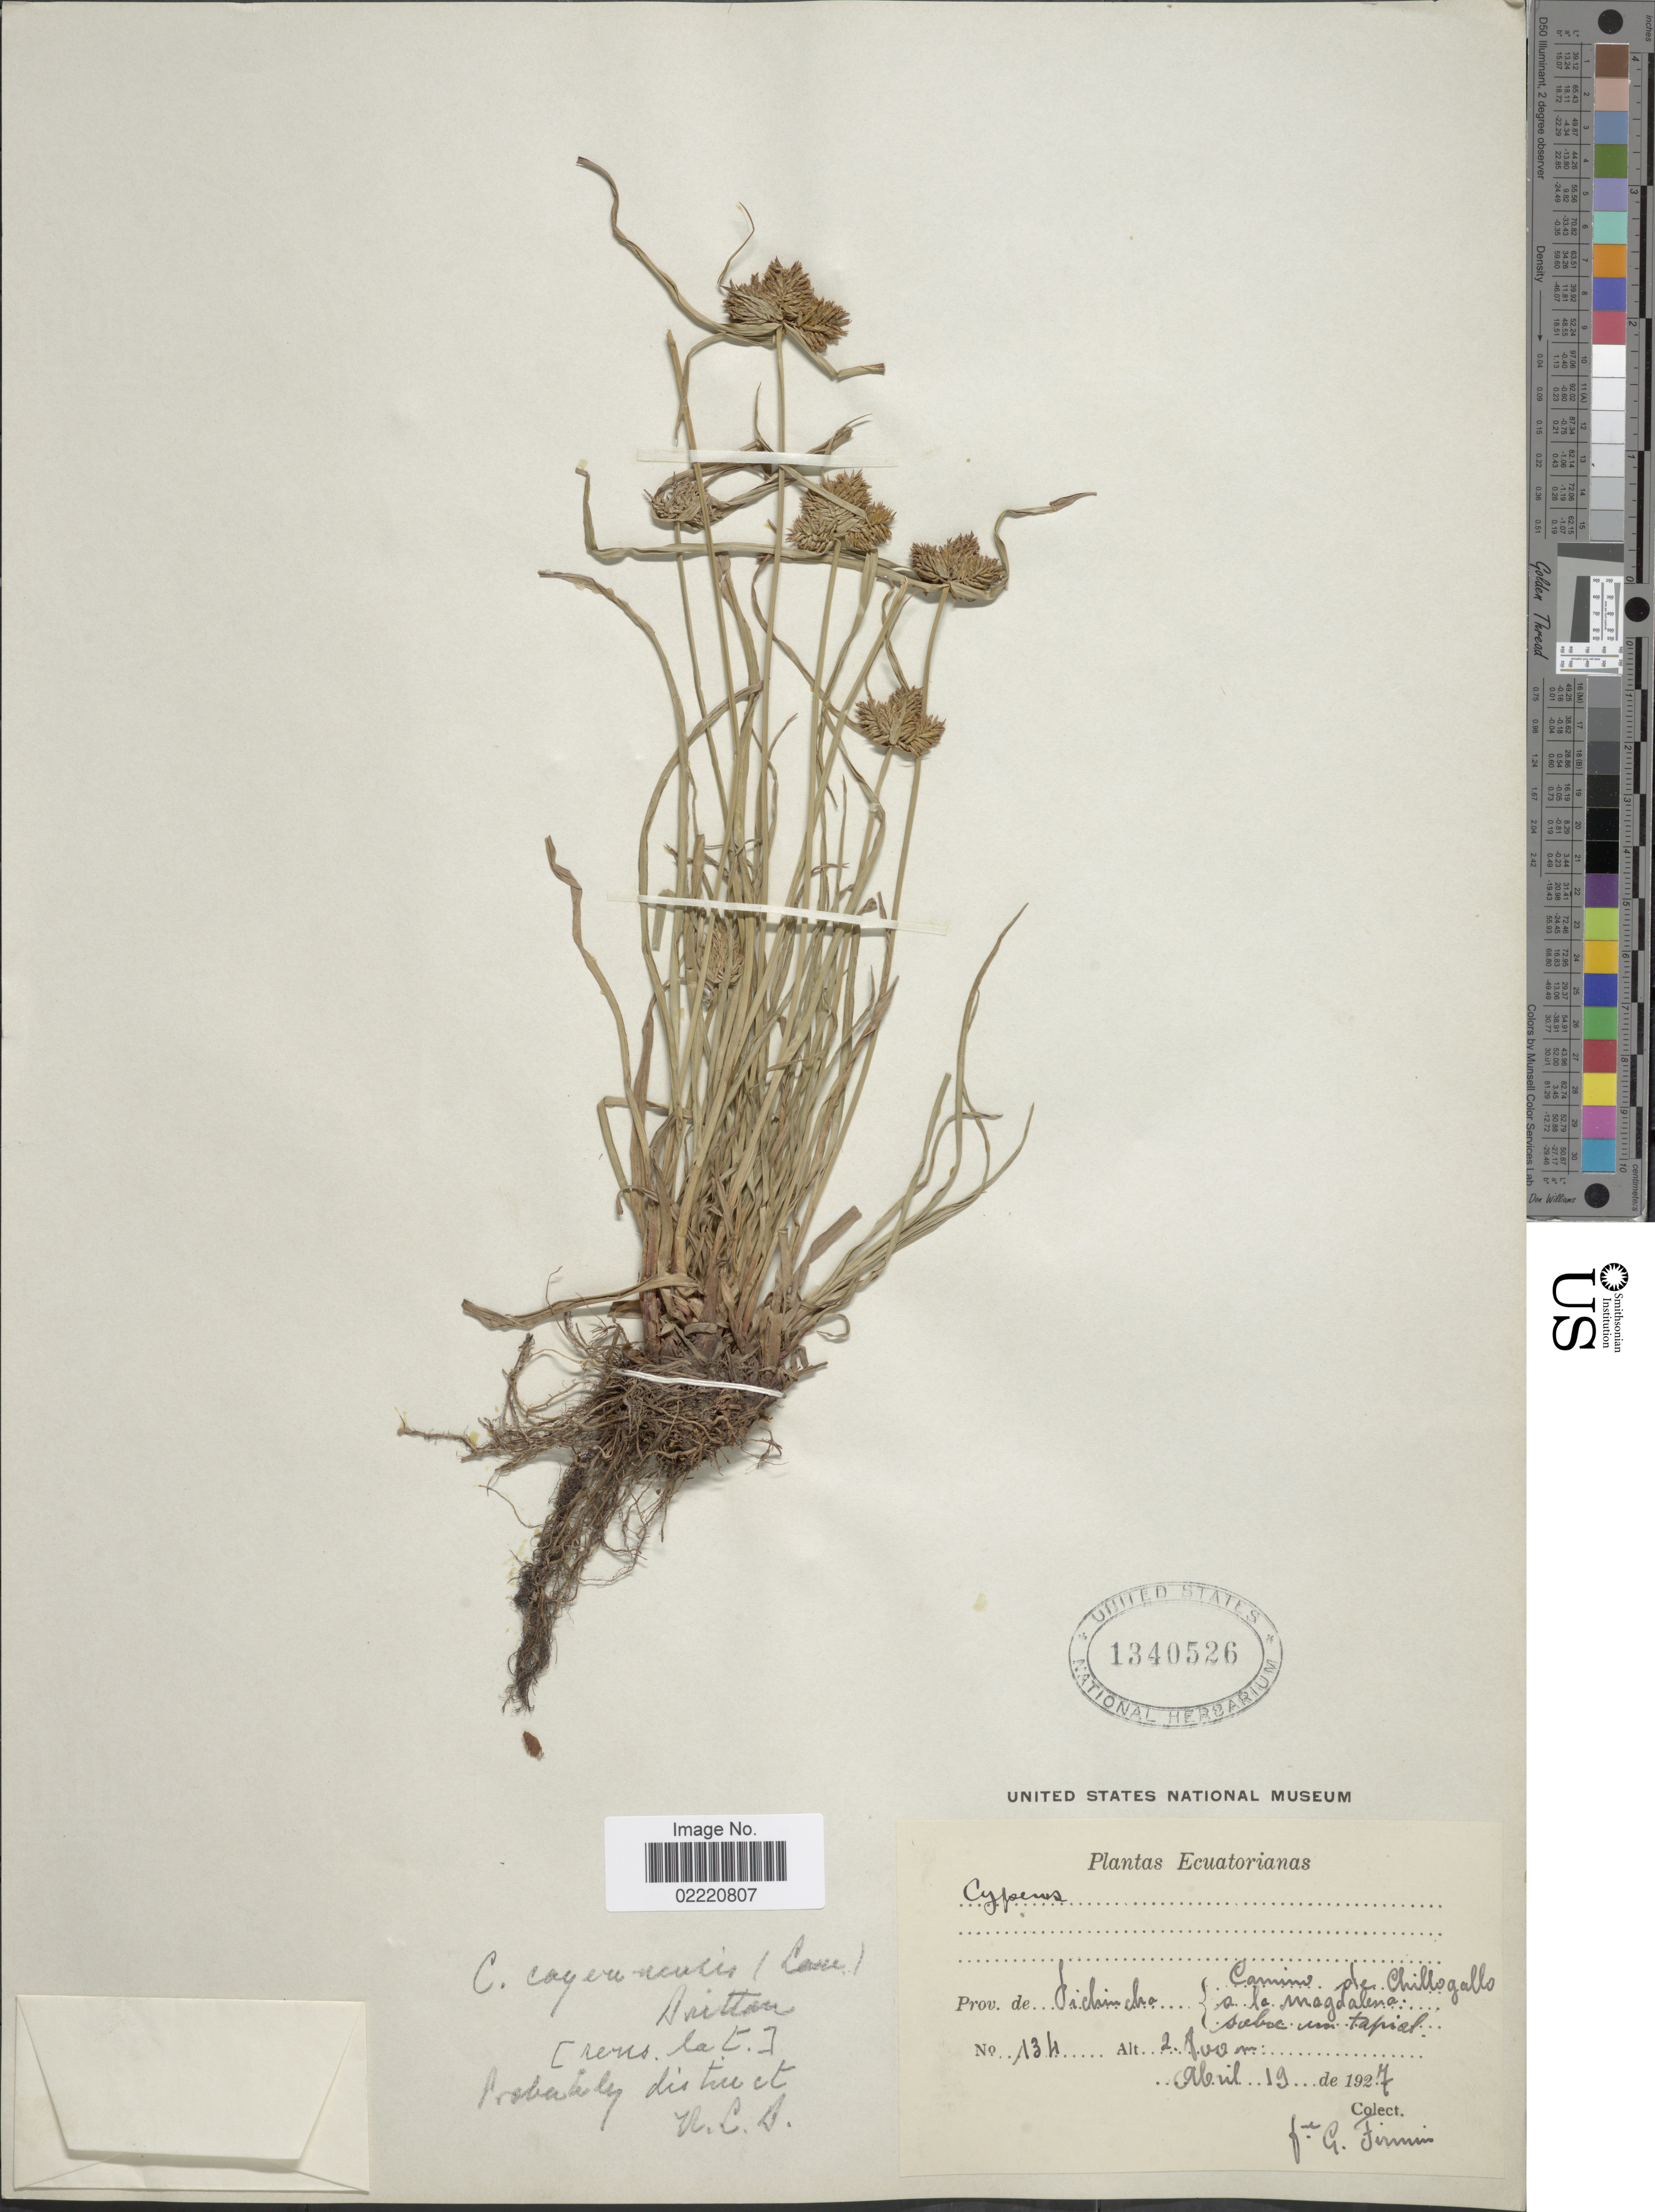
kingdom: Plantae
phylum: Tracheophyta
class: Liliopsida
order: Poales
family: Cyperaceae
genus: Cyperus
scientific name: Cyperus aggregatus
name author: (Willd.) Endl.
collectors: F. Firmin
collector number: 134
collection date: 1927-04-19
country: Ecuador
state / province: Pichincha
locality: Prov. de Pichincha, camino de Chillogallo a la Magdalena sobre in tropical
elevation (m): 2800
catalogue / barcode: US 1340526